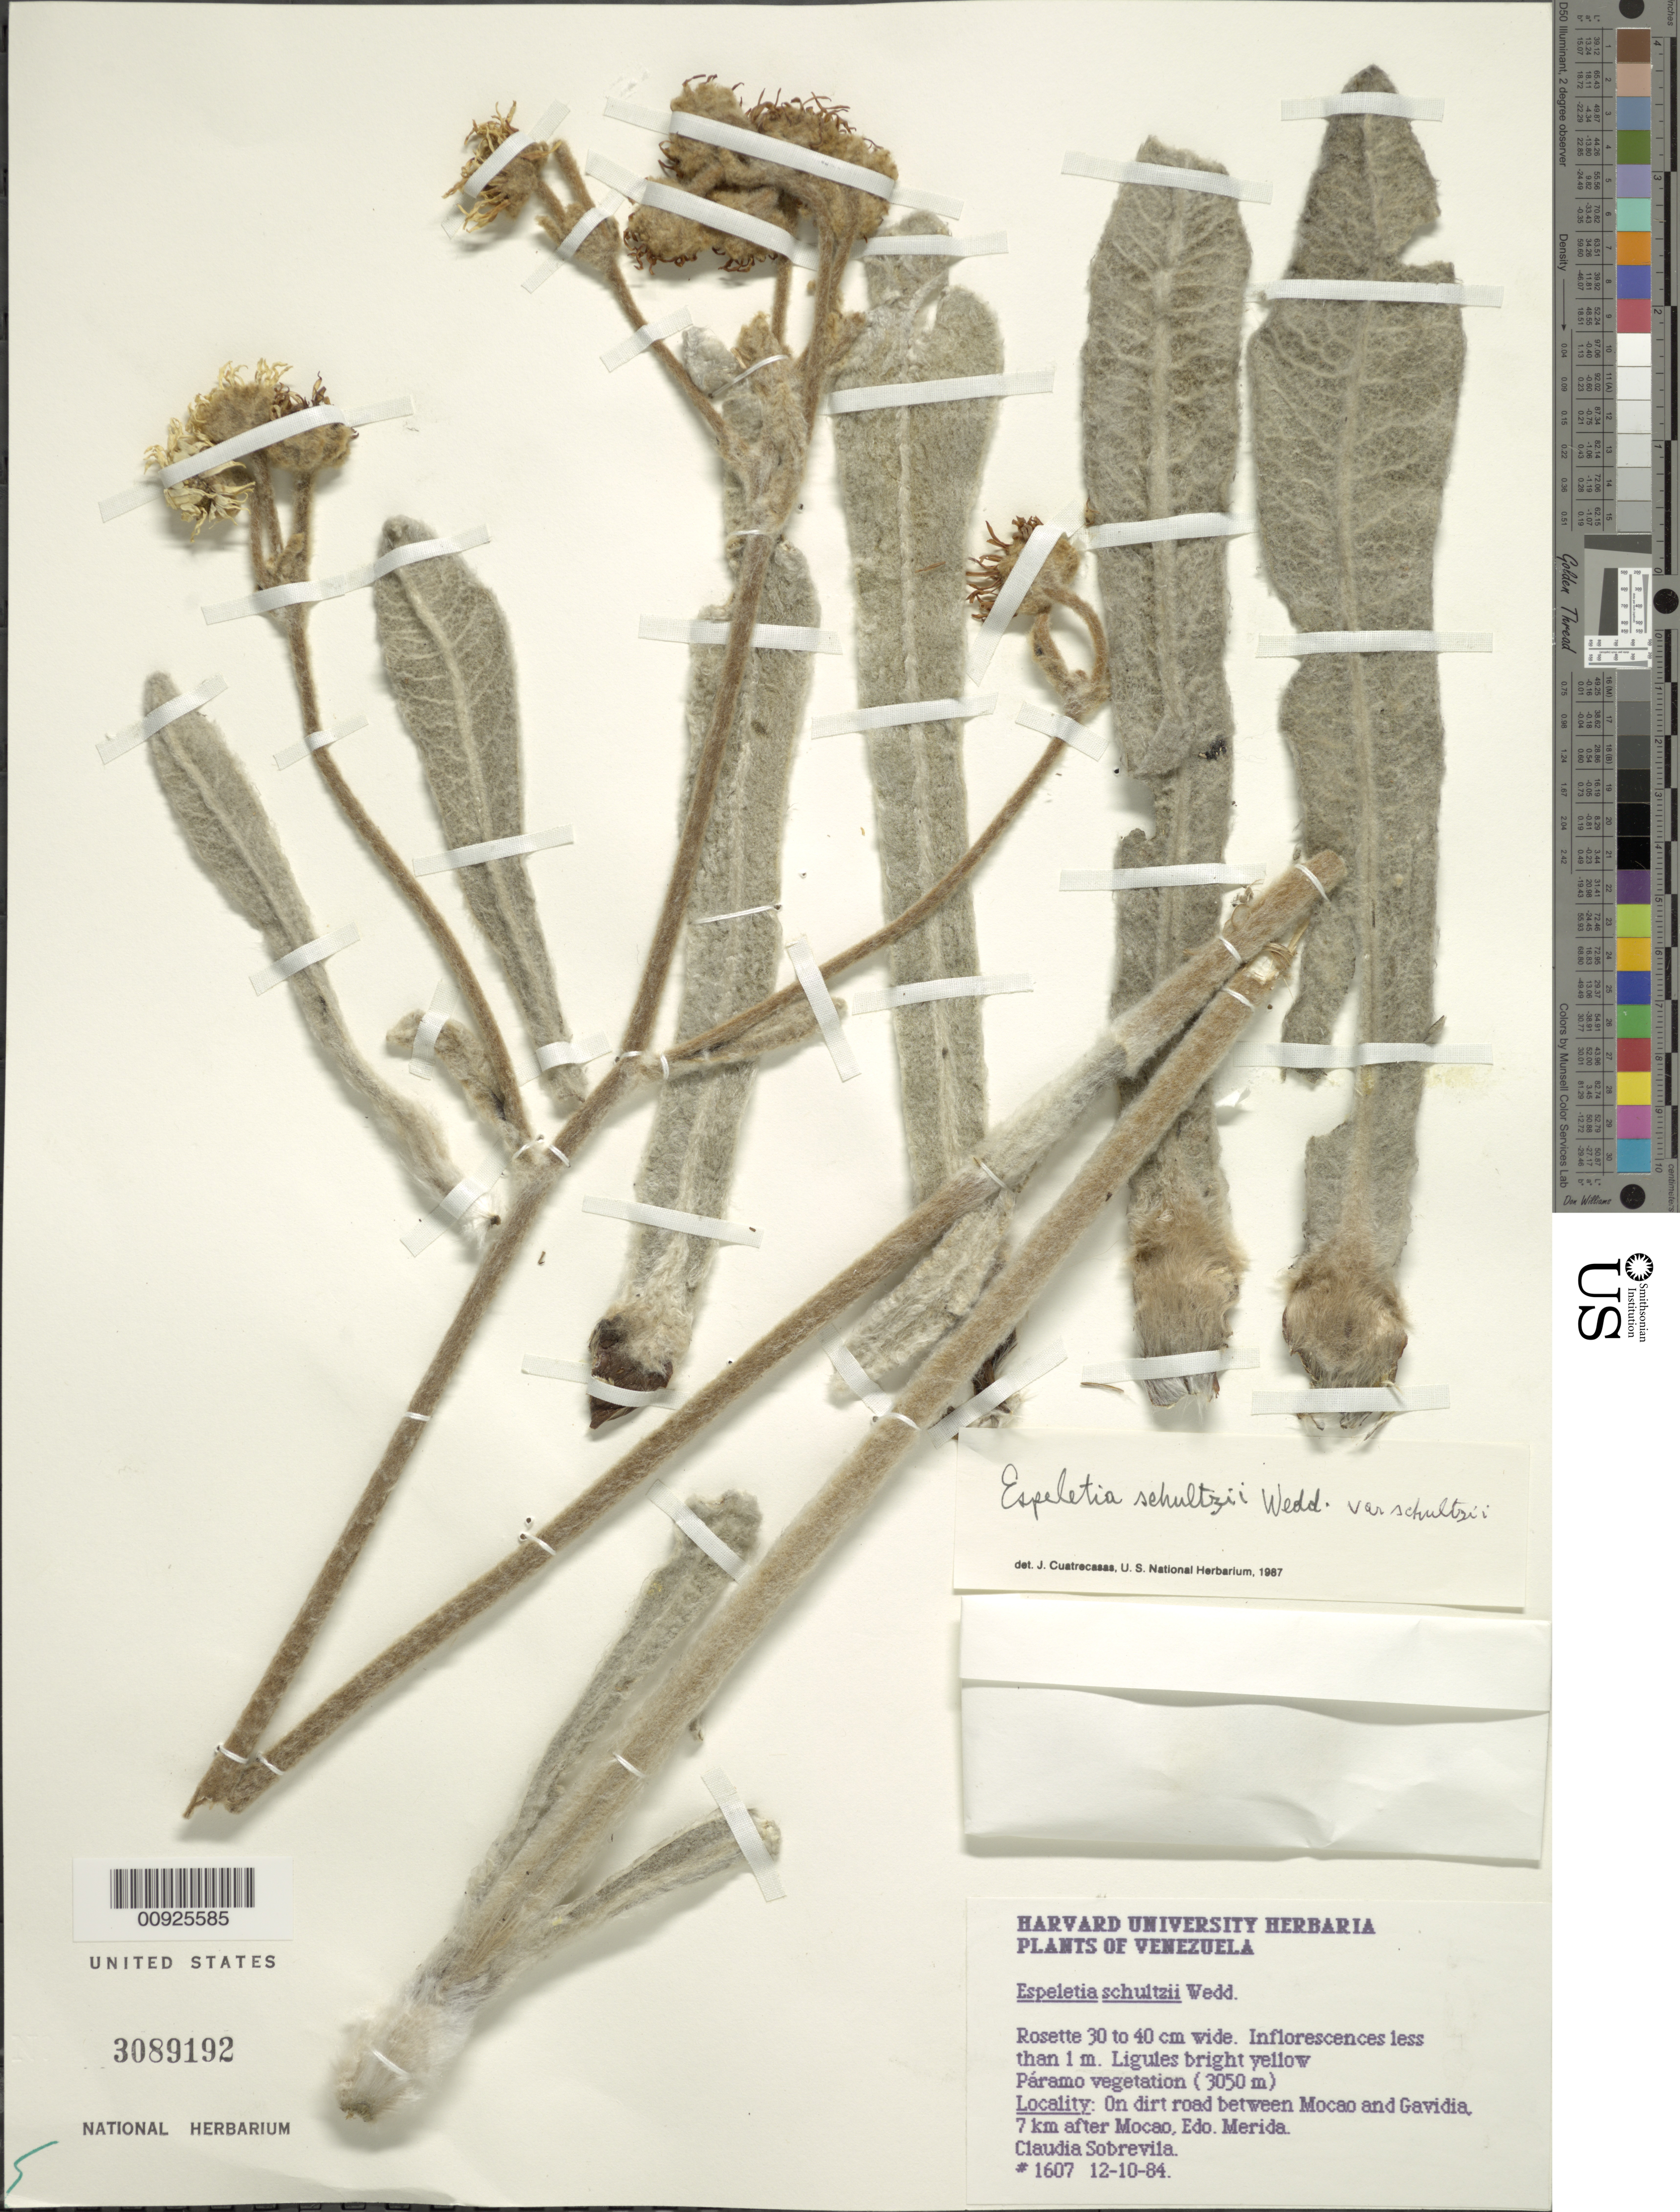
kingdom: Plantae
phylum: Tracheophyta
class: Magnoliopsida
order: Asterales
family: Asteraceae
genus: Espeletia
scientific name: Espeletia schultzii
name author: Wedd.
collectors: C. Sobrevila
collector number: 1607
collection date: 1984-10-12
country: Venezuela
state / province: Mérida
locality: On dirt road between Mocao and Gavidia, 7 km after Mocao.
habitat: Páramo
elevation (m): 3050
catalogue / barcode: US 3089192